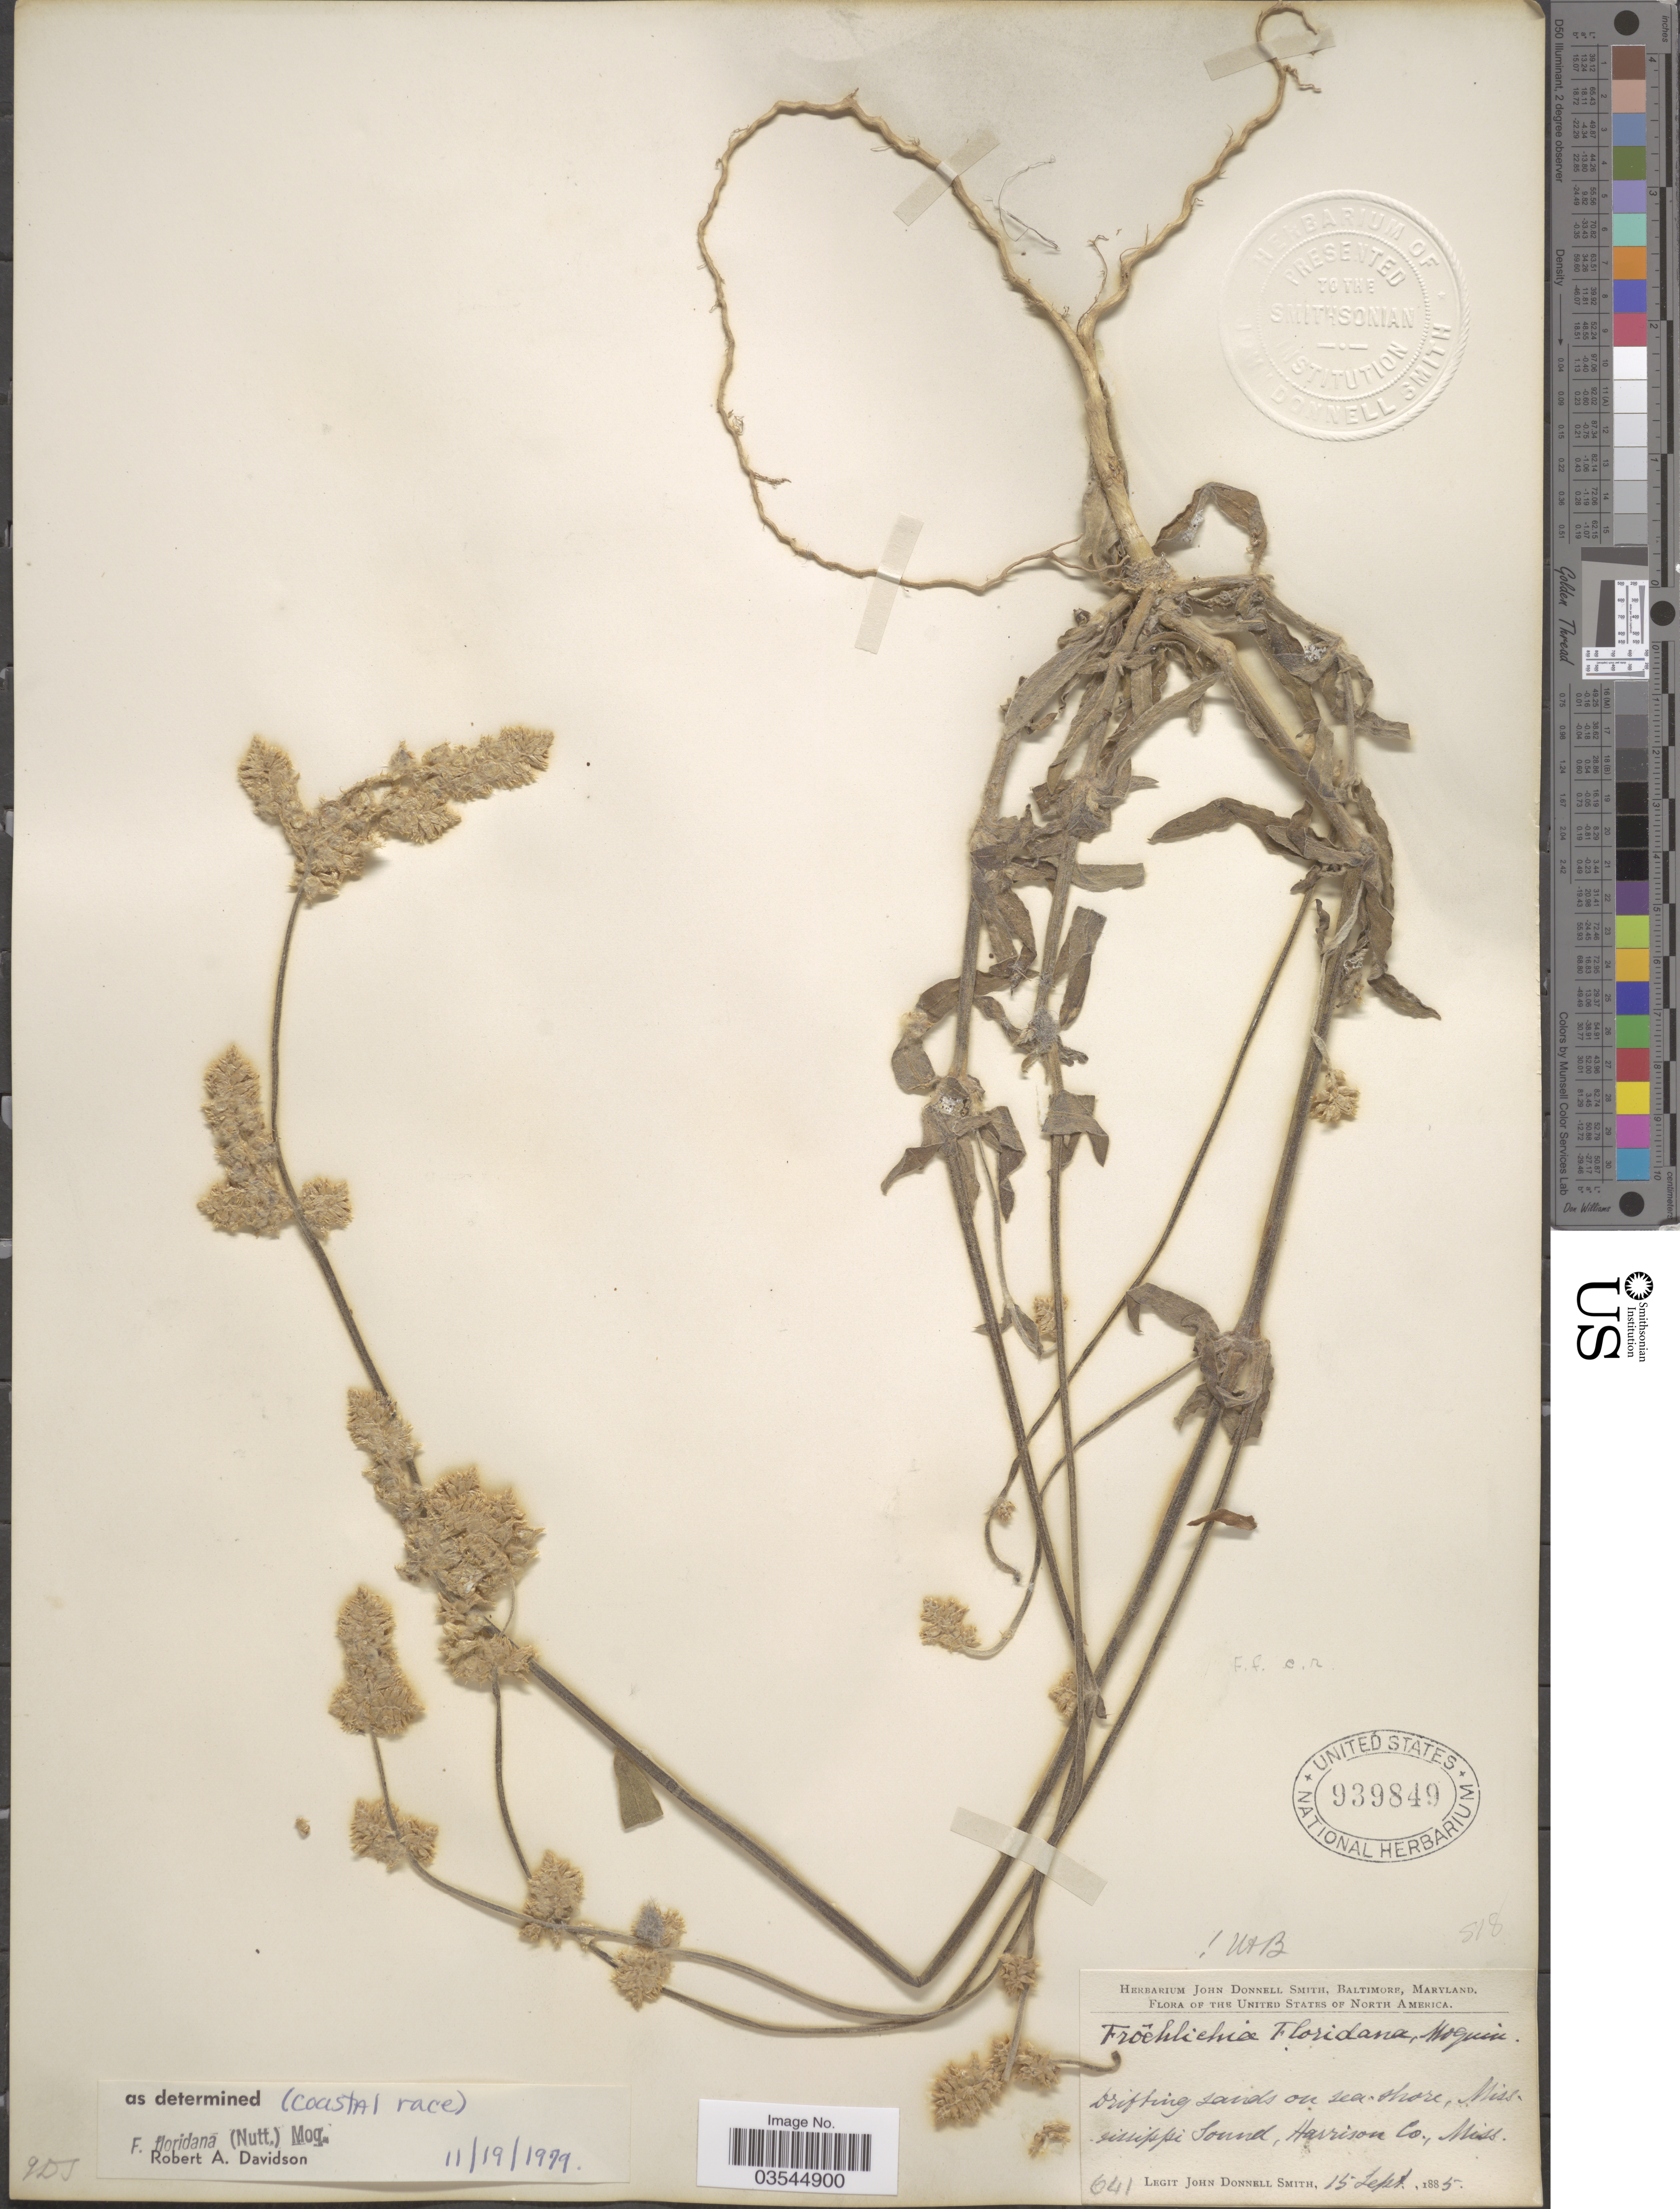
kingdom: Plantae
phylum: Tracheophyta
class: Magnoliopsida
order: Caryophyllales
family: Amaranthaceae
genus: Froelichia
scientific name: Froelichia floridana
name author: (Nutt.) Moq.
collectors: J. Donnell Smith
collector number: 641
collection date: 1885-09-15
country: United States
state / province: Mississippi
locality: Mississippi Sound, Harrison Co.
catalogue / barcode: US 939849